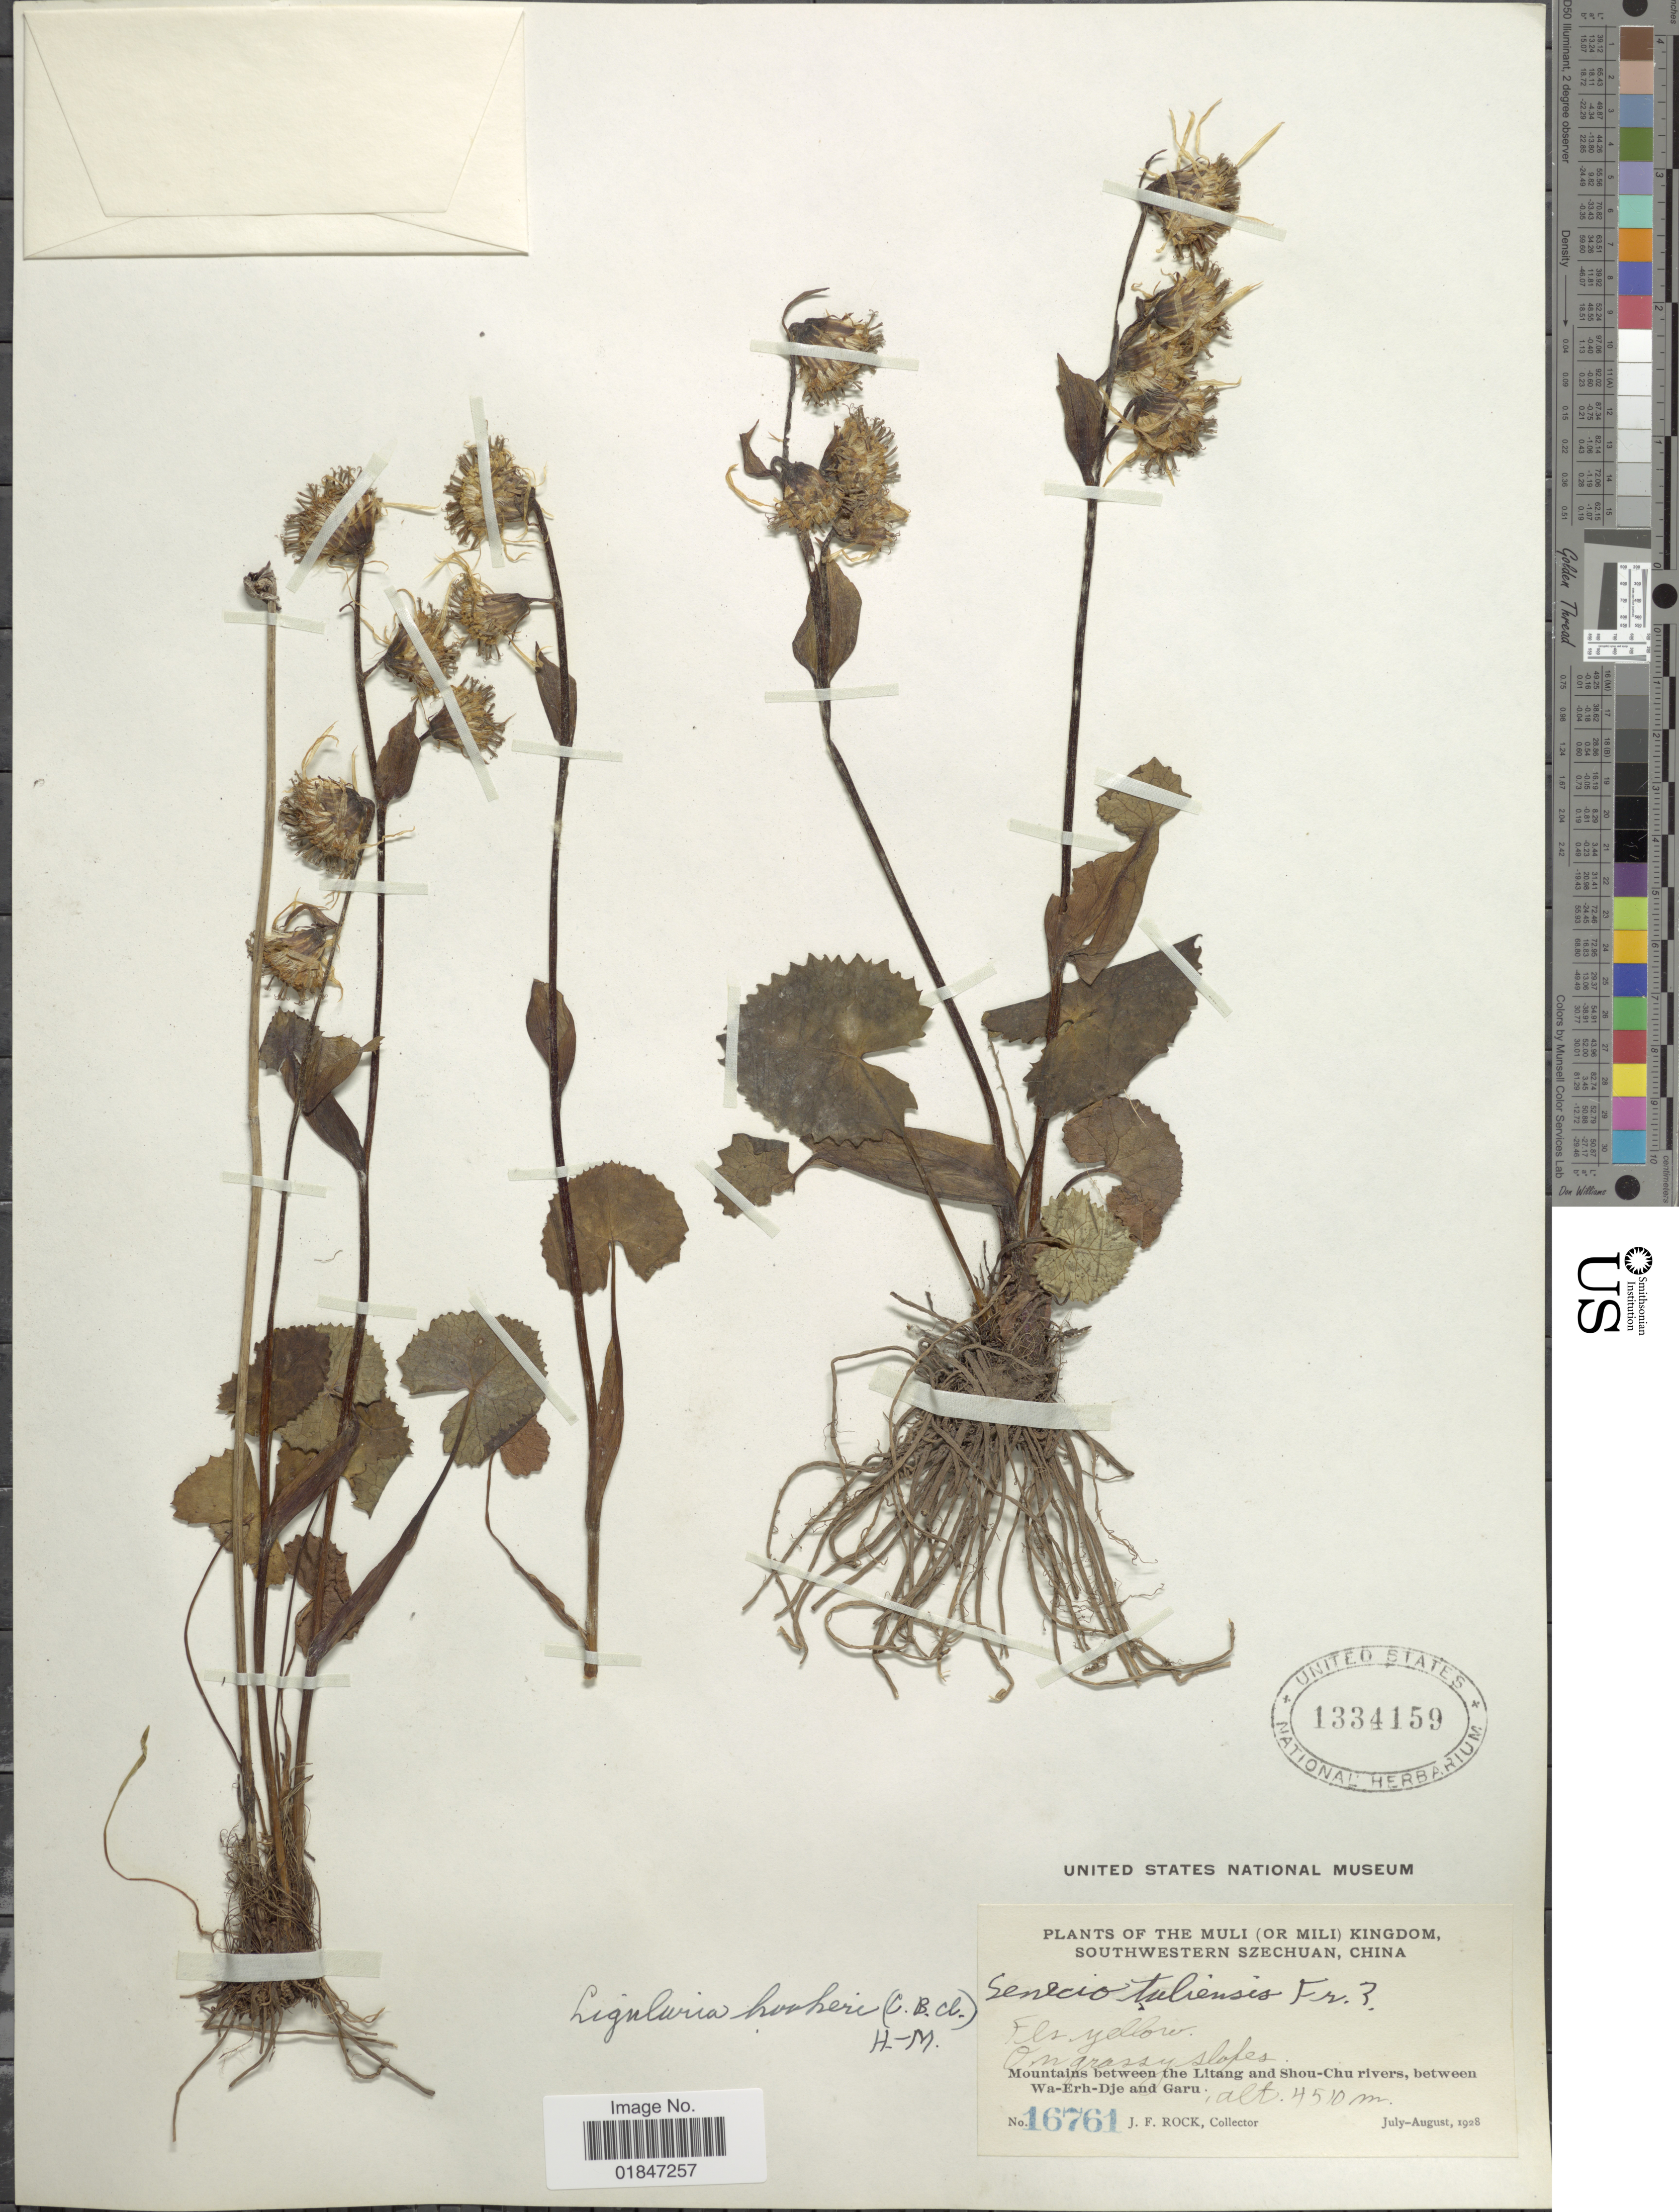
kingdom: Plantae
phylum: Tracheophyta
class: Magnoliopsida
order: Asterales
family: Asteraceae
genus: Ligularia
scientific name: Ligularia hookeri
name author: (C.B. Clarke) Hand.-Mazz.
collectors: J. Rock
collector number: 16761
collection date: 1928-07/1928-08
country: China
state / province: Sichuan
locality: The Muki (Or Mili) Kingdom, Southwestern Szechuan. Mountains between the Litang and Shou-Chu-rivers, between Wa-Erh-Dje and Garu.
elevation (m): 4510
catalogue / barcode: US 1334159